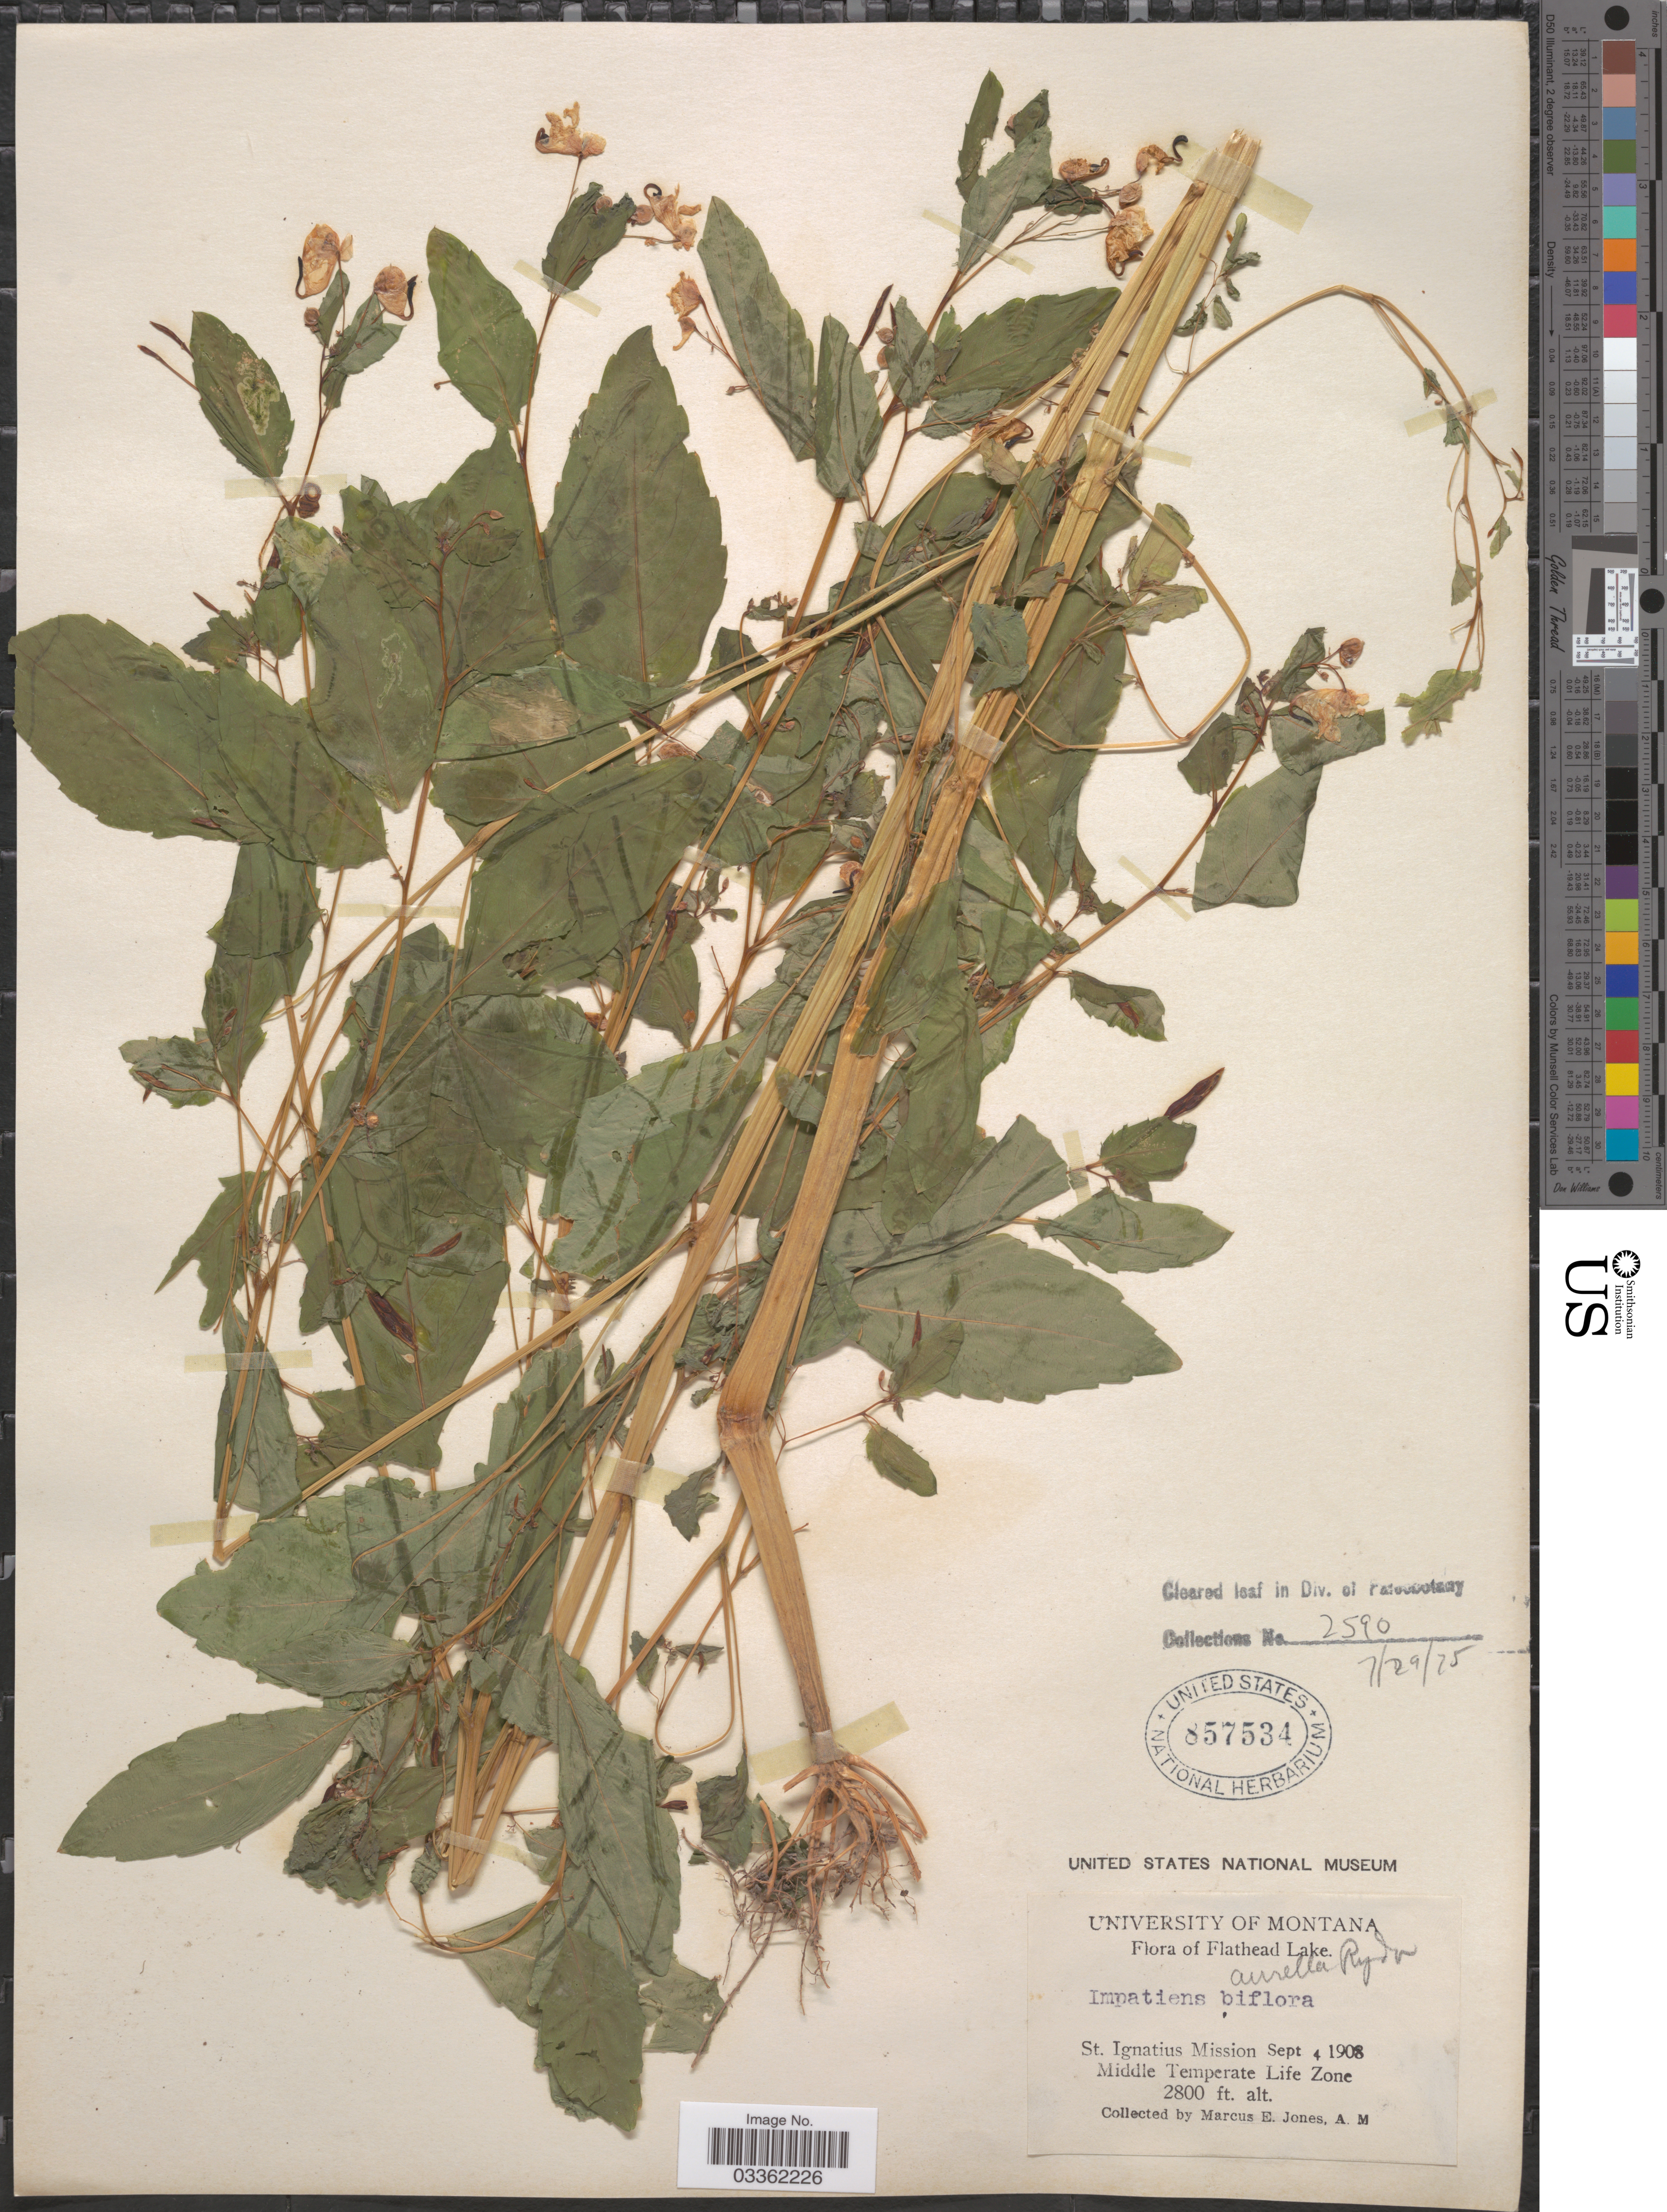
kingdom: Plantae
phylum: Tracheophyta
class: Magnoliopsida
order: Ericales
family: Balsaminaceae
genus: Impatiens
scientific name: Impatiens acaulis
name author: Arn.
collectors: M. E. Jones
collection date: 1908-09-04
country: United States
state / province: Montana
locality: Flathead Lake, St. Ignatius Mission, Middle Temperate Life Zone.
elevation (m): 853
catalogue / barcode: US 857534